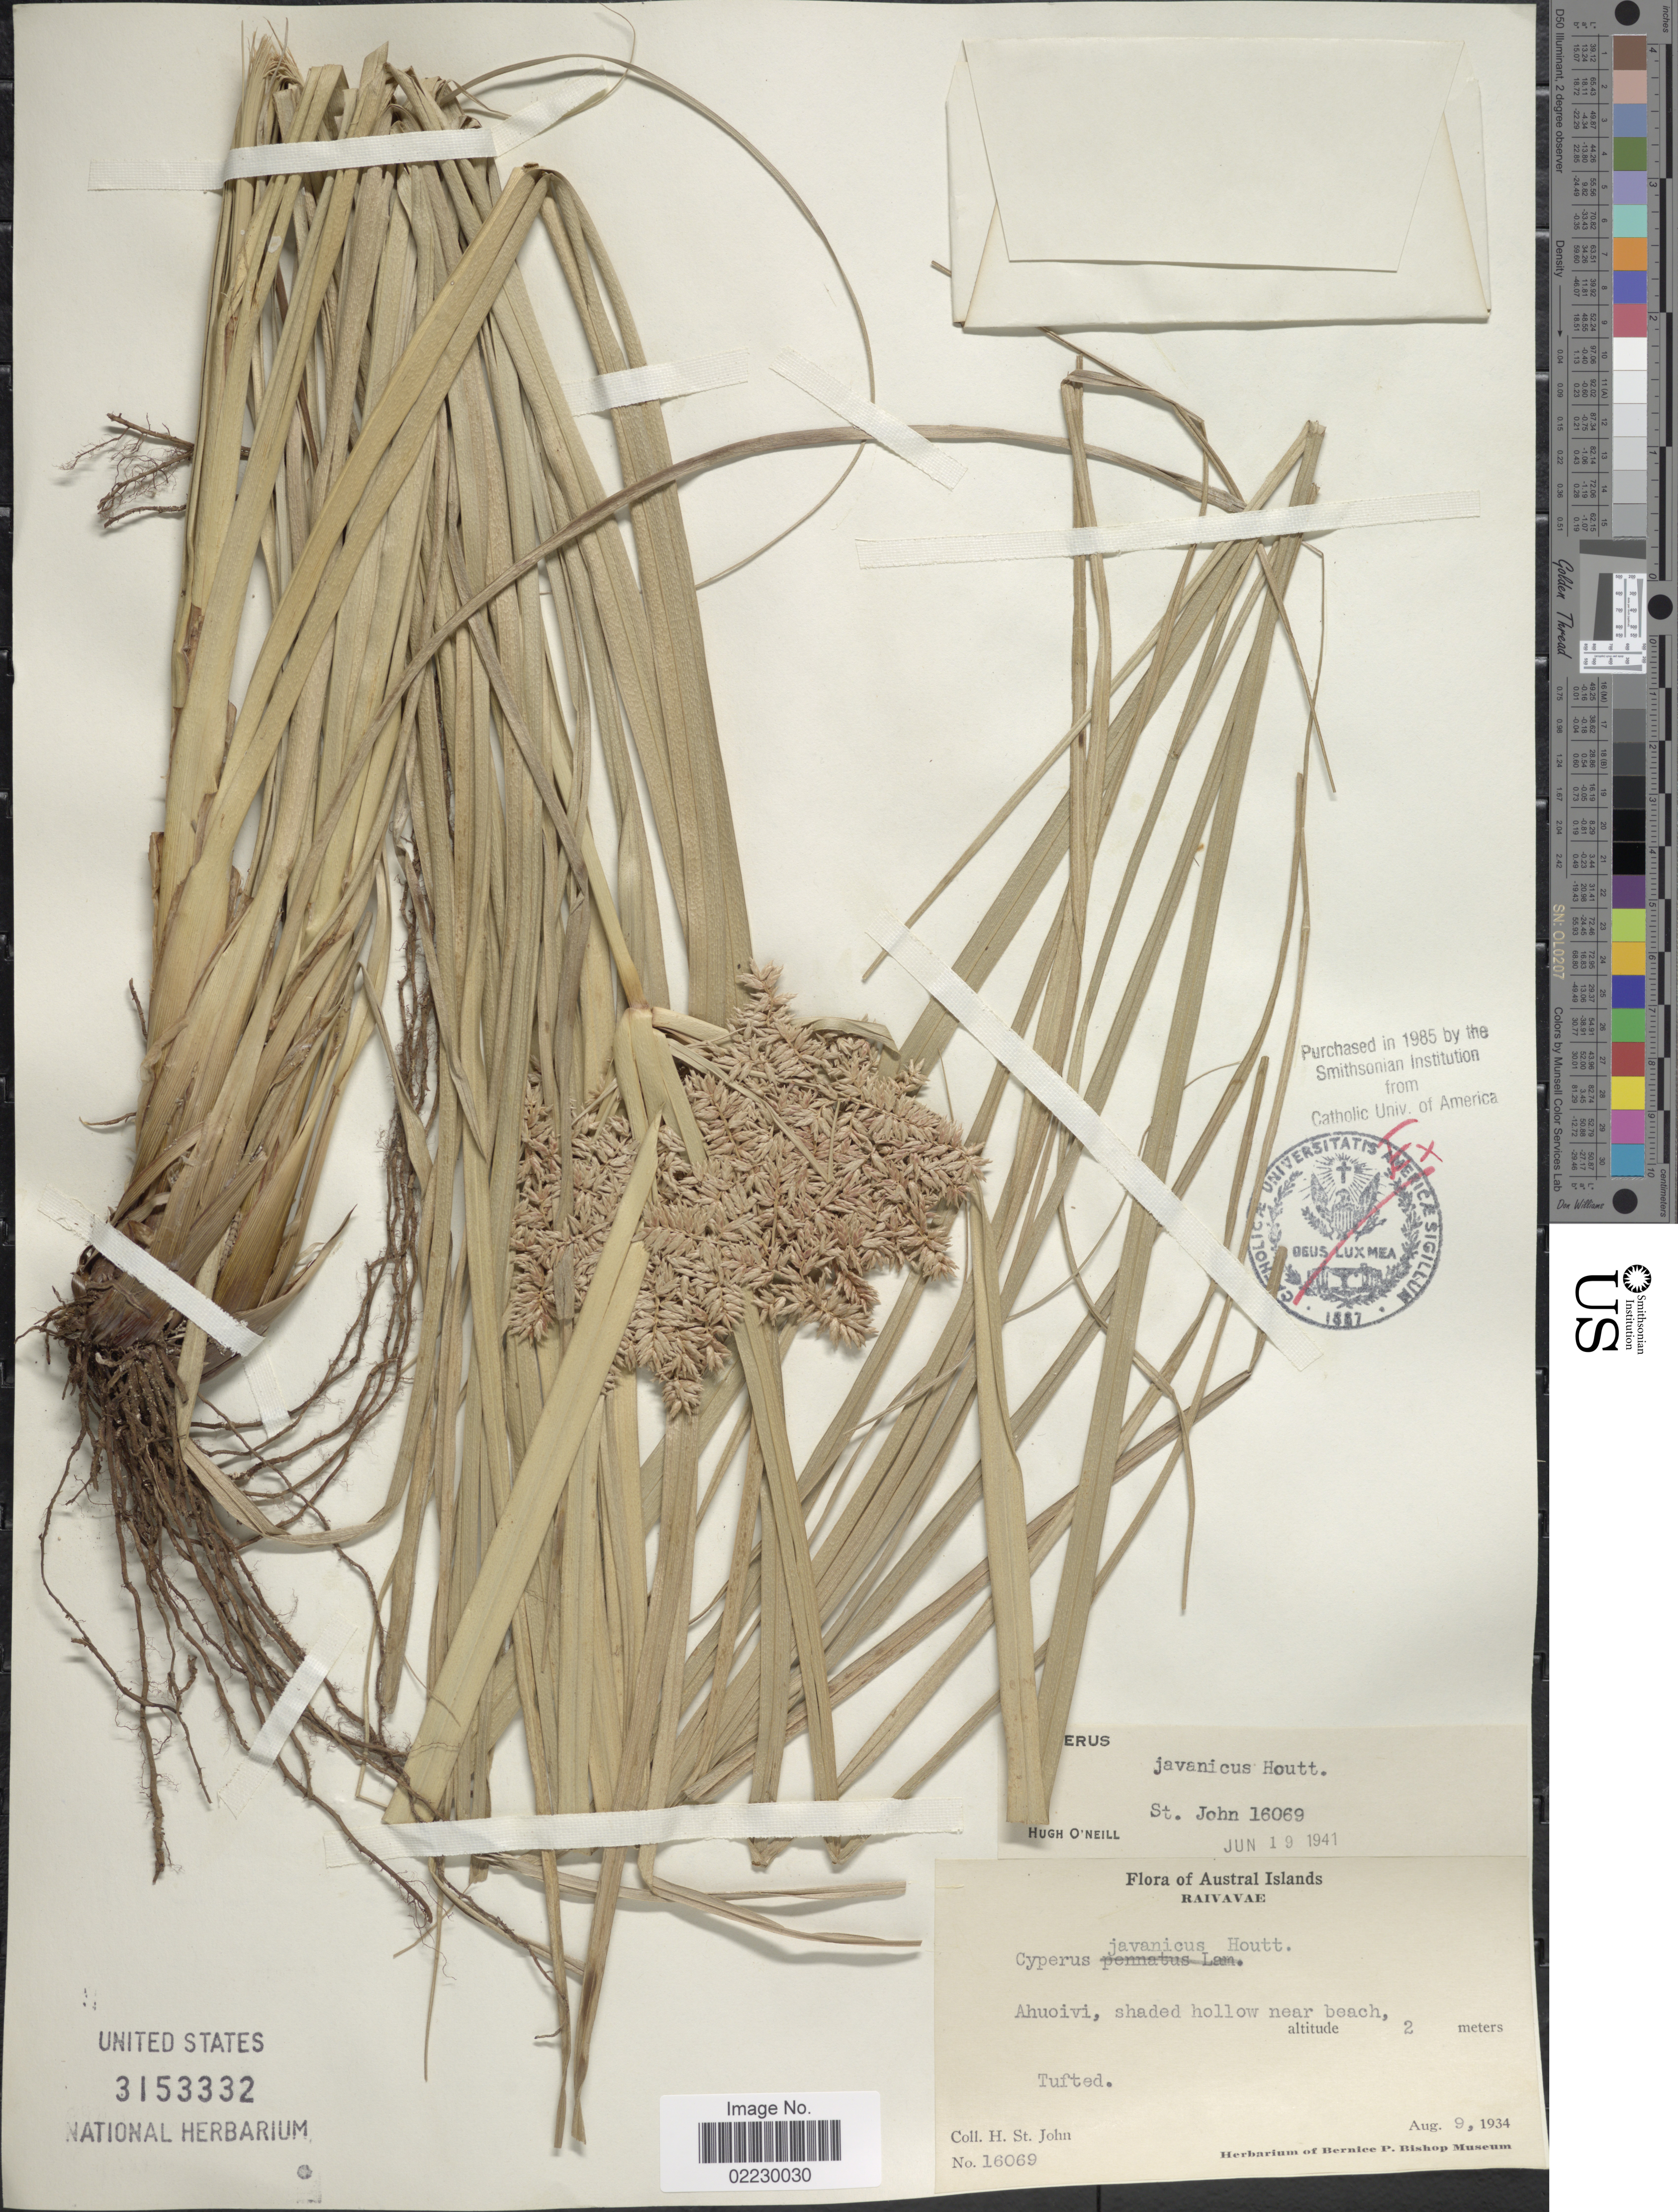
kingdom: Plantae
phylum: Tracheophyta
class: Liliopsida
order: Poales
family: Cyperaceae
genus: Cyperus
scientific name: Cyperus javanicus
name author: Houtt.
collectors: H. St. John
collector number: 16069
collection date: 1934-08-09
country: French Polynesia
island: Raivavae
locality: Austral Islands. Raivavae, Ahuoivi, near beach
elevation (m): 2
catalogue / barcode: US 3153332